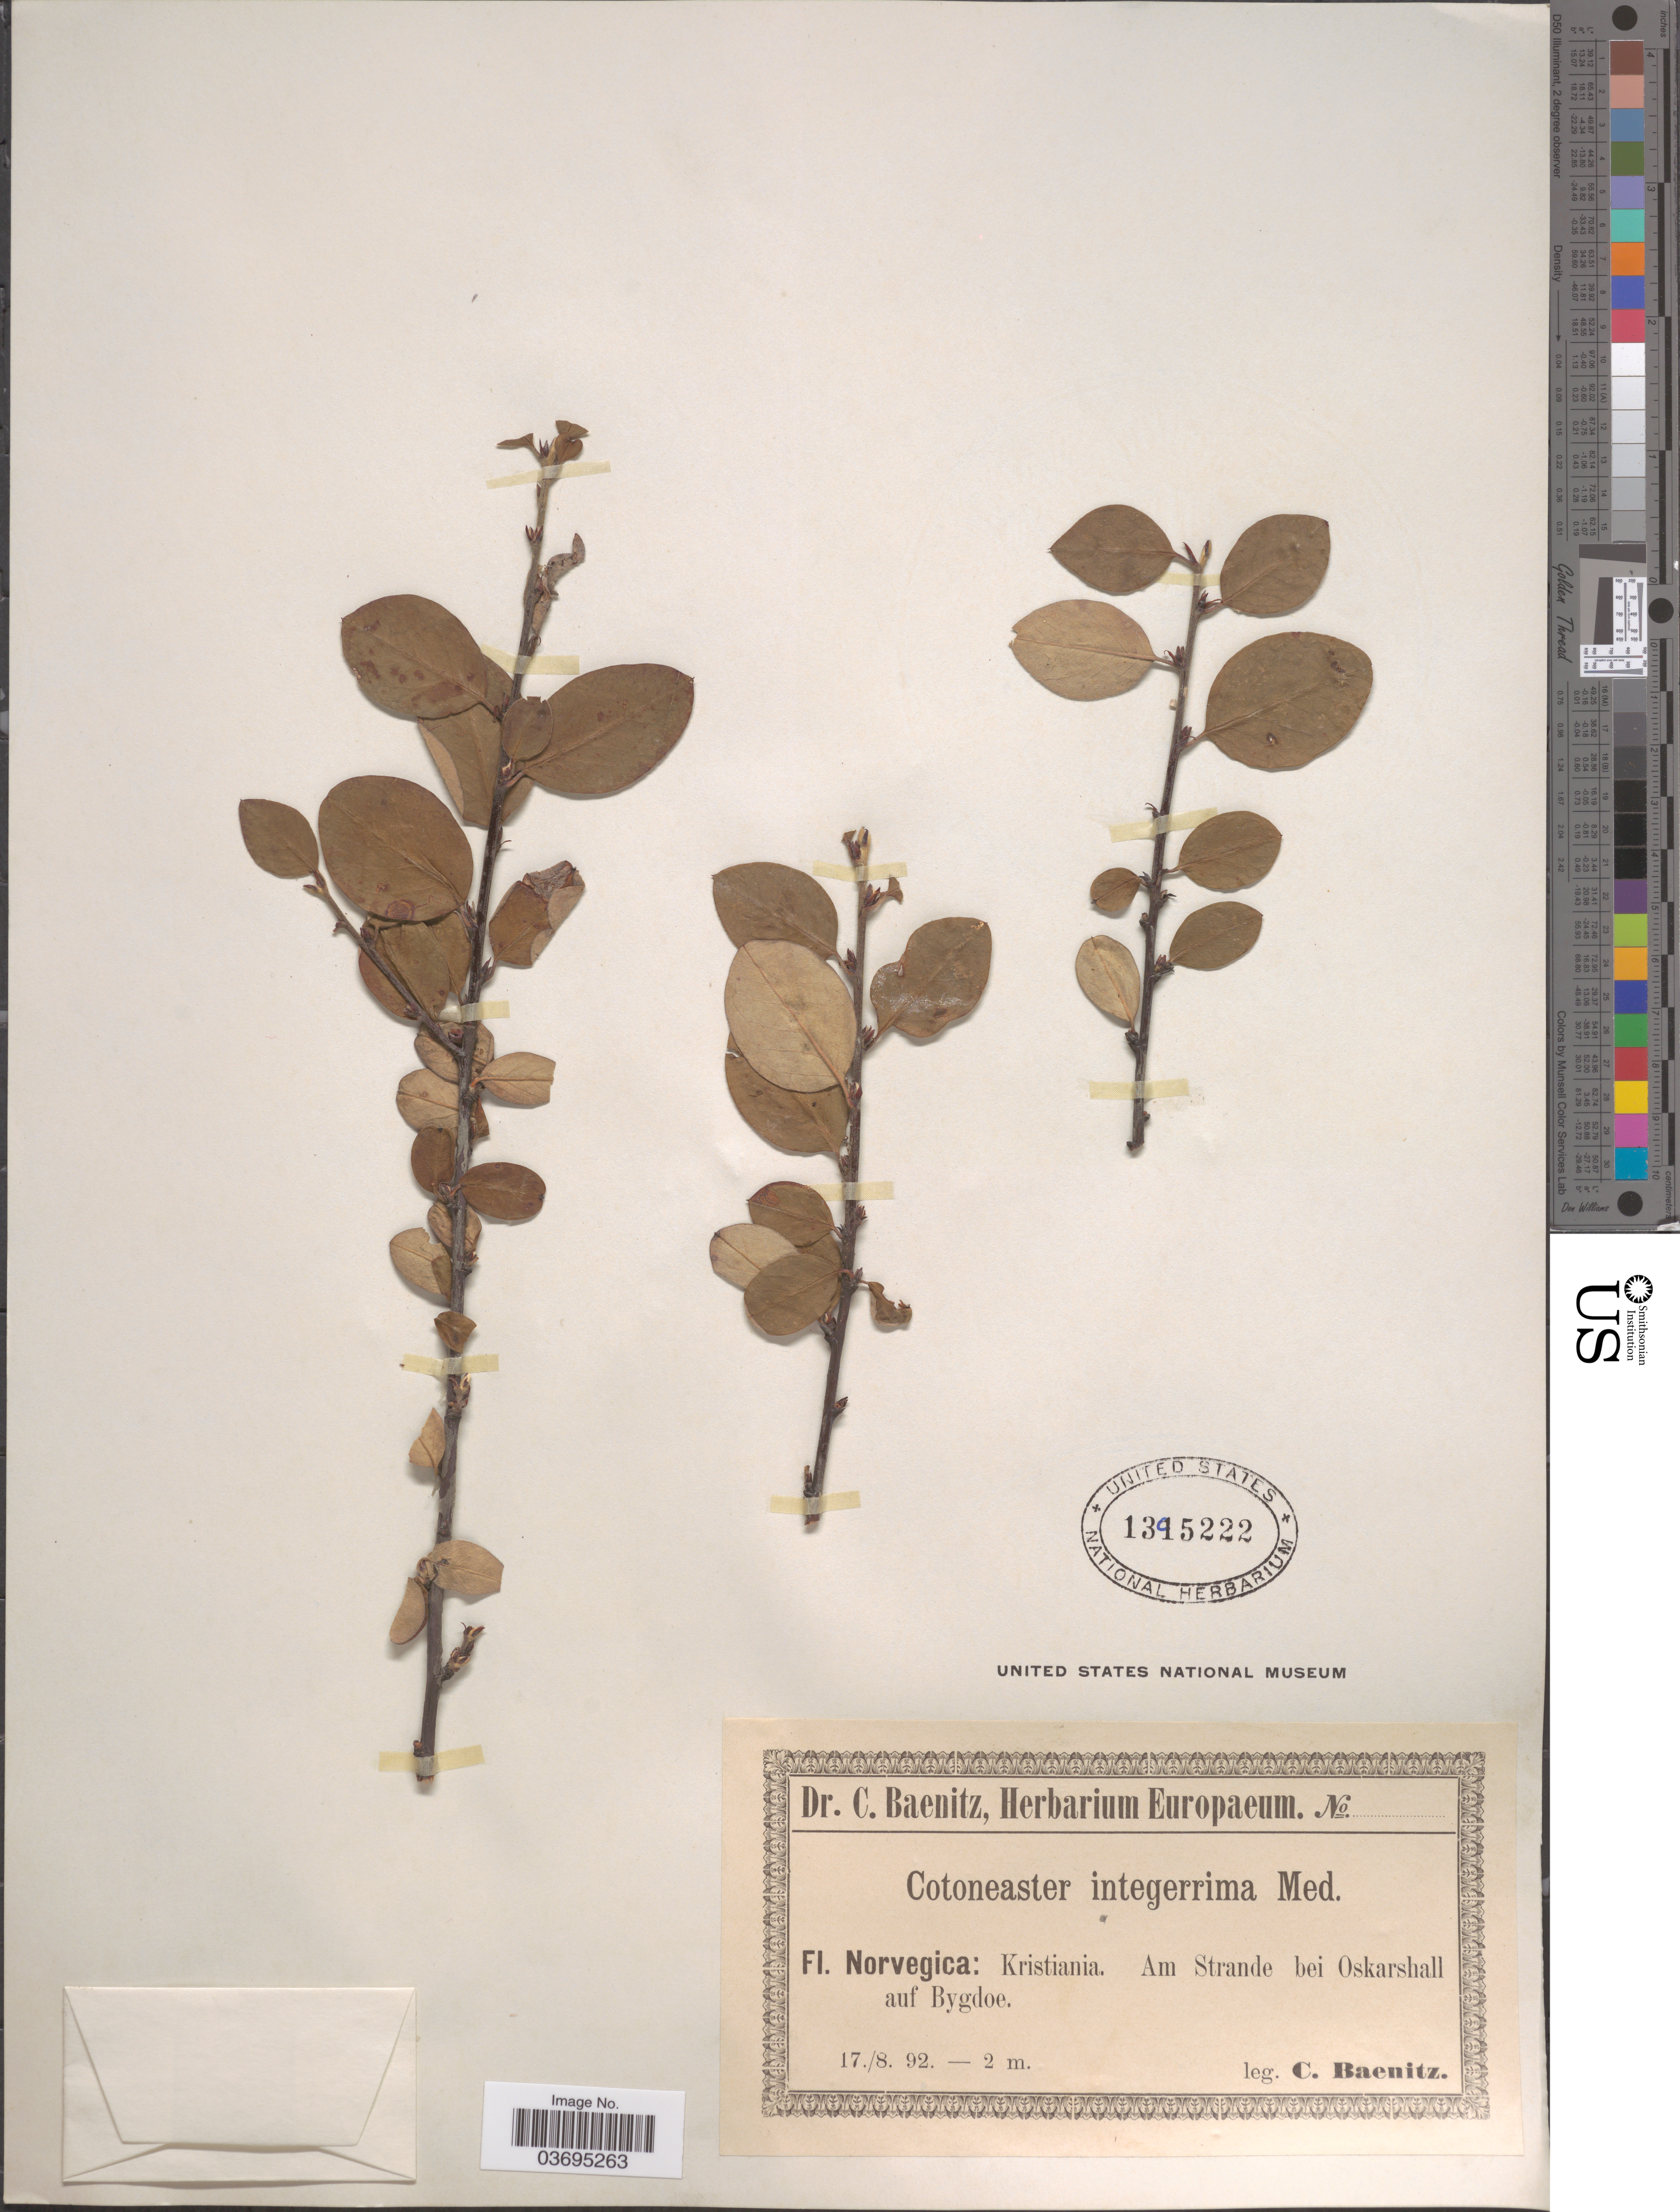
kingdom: Plantae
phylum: Tracheophyta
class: Magnoliopsida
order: Rosales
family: Rosaceae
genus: Cotoneaster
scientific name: Cotoneaster integerrimus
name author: Medik.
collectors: C. G. Baenitz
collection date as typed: Transcribed d/m/y: 17/8/92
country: Norway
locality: Kristiania. Am Strande bei Oskarshall auf Bygdoe.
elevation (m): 2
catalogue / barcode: US 1395222